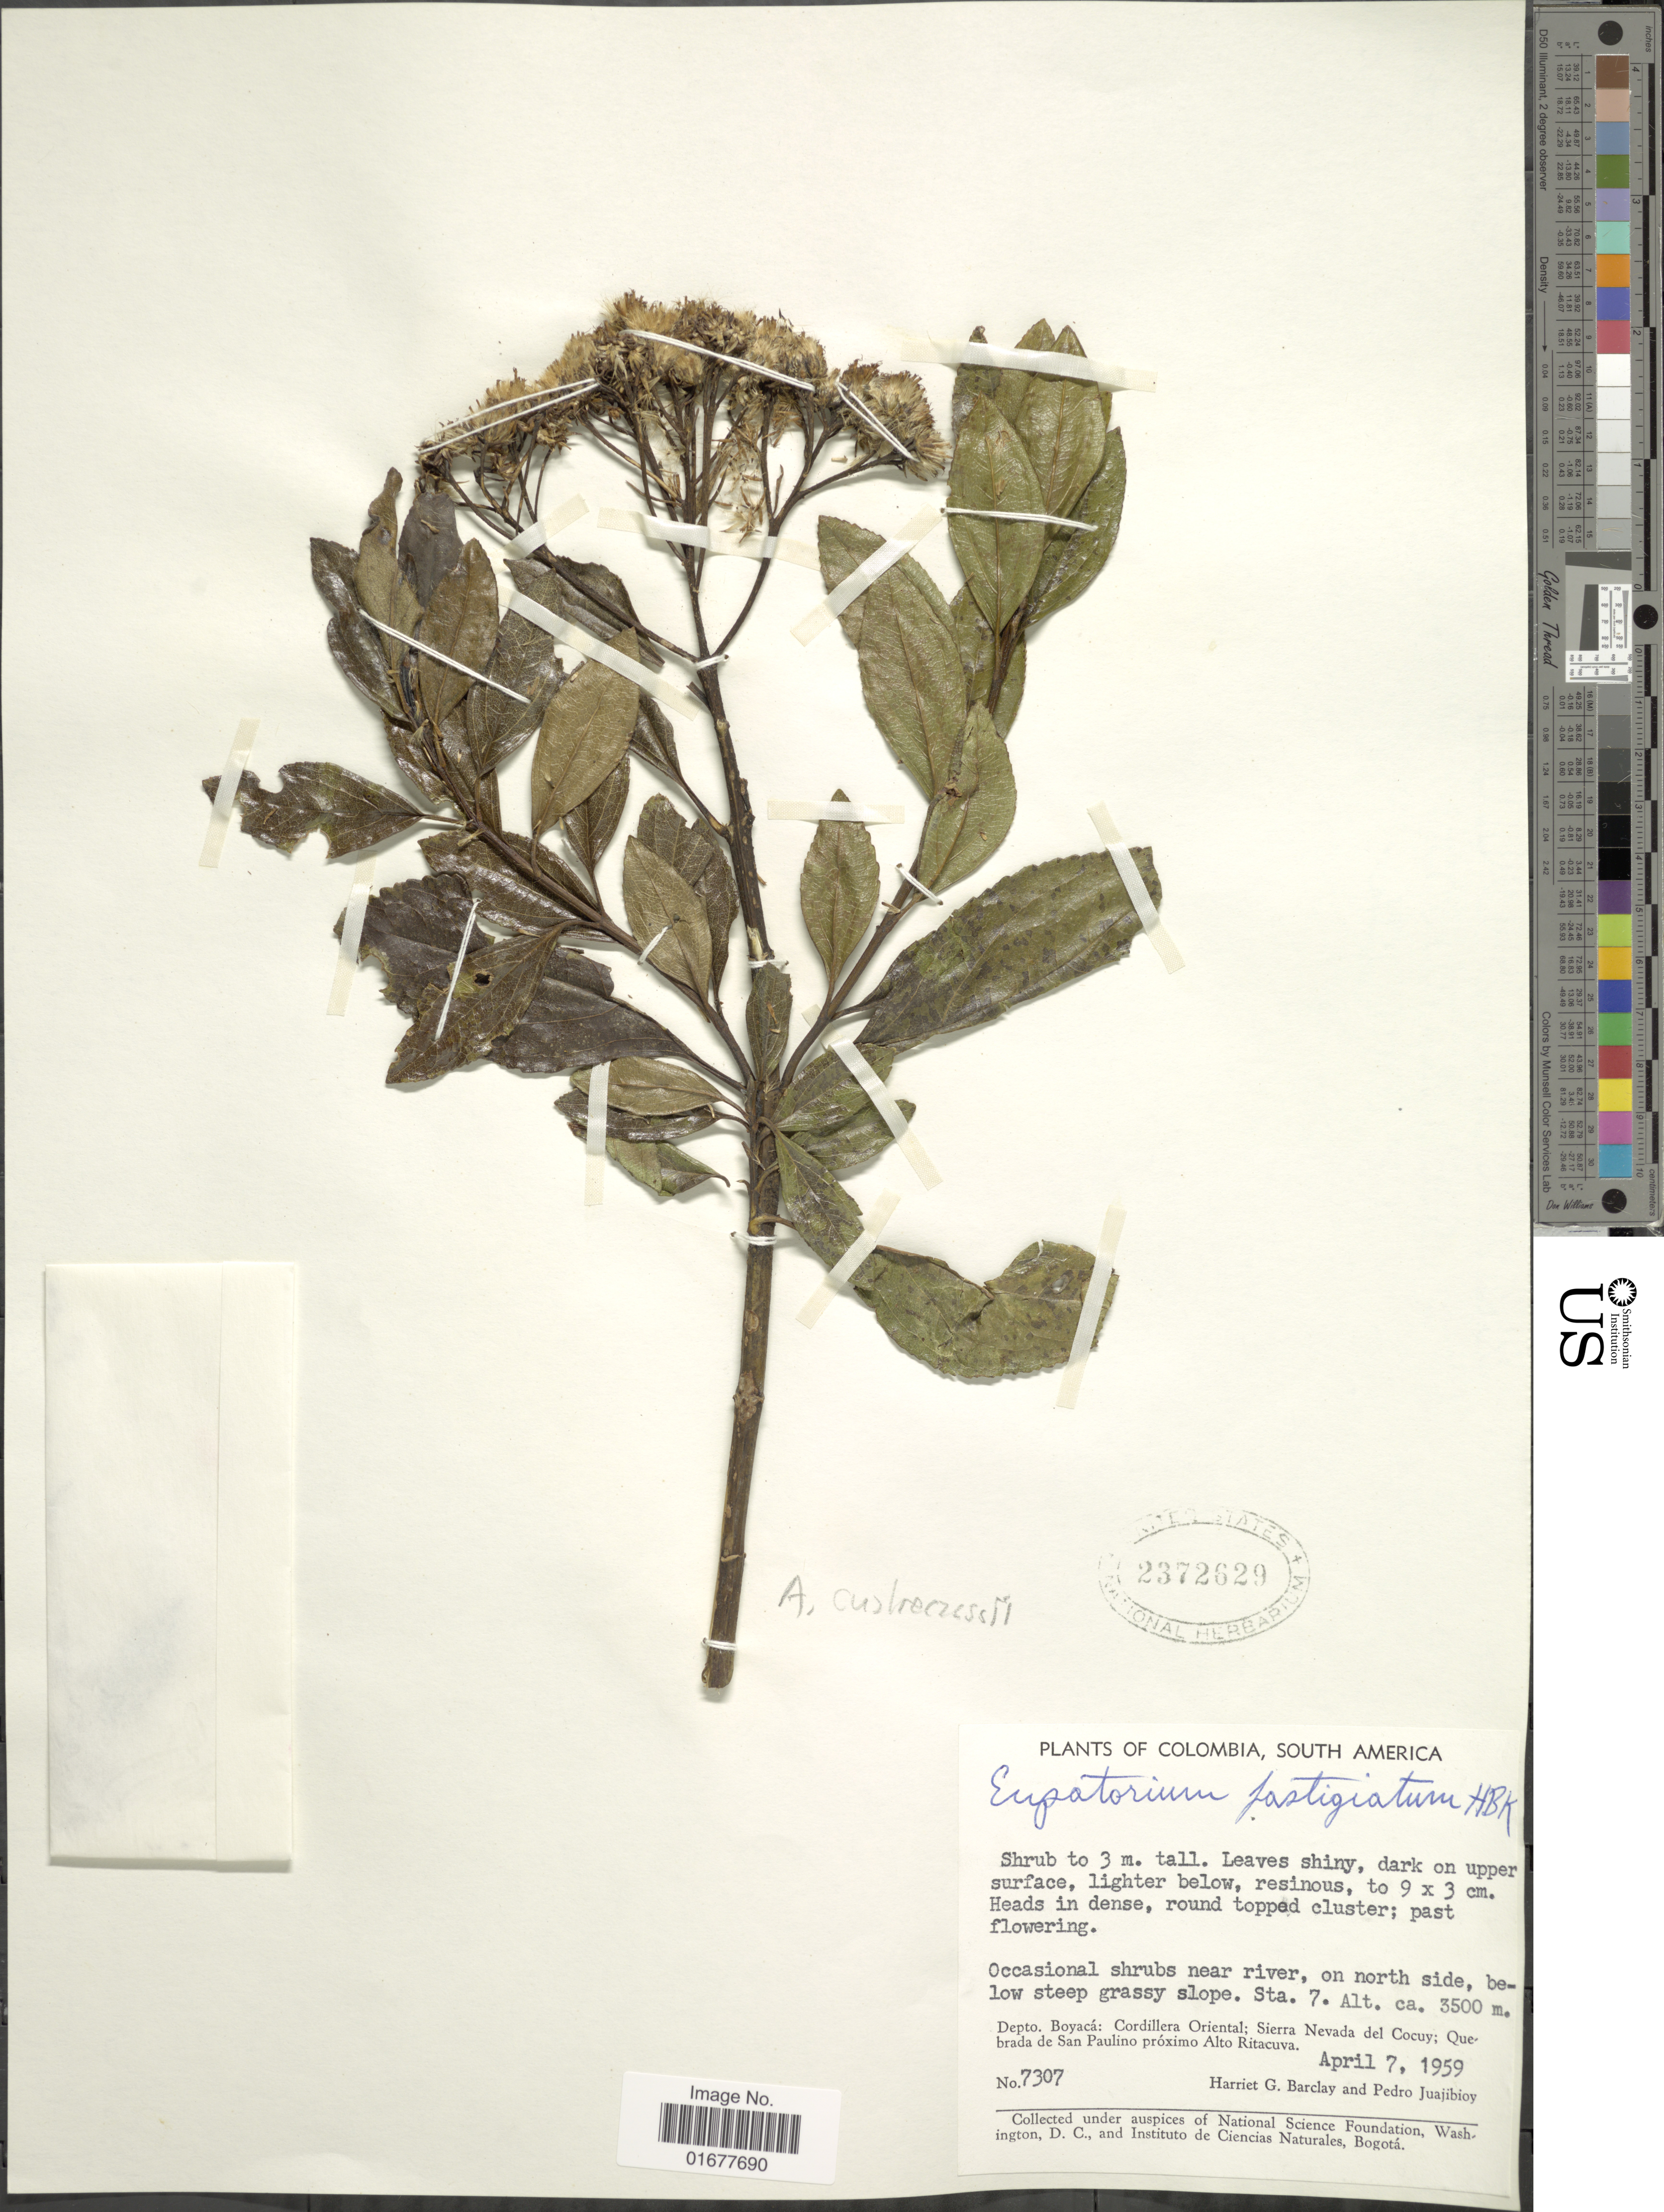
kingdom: Plantae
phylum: Tracheophyta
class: Magnoliopsida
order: Asterales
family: Asteraceae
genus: Ageratina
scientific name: Ageratina tinifolia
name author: (Kunth) R.M. King & H. Rob.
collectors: H. G. Barclay & P. Juajibioy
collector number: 7307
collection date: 1959-04-07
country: Colombia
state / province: Boyacá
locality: Cordillera Oriental; Sierra Nevada del Cocuy; Quebrada de San Paulino proximo Alto Ritacuva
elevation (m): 3500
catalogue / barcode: US 2372629